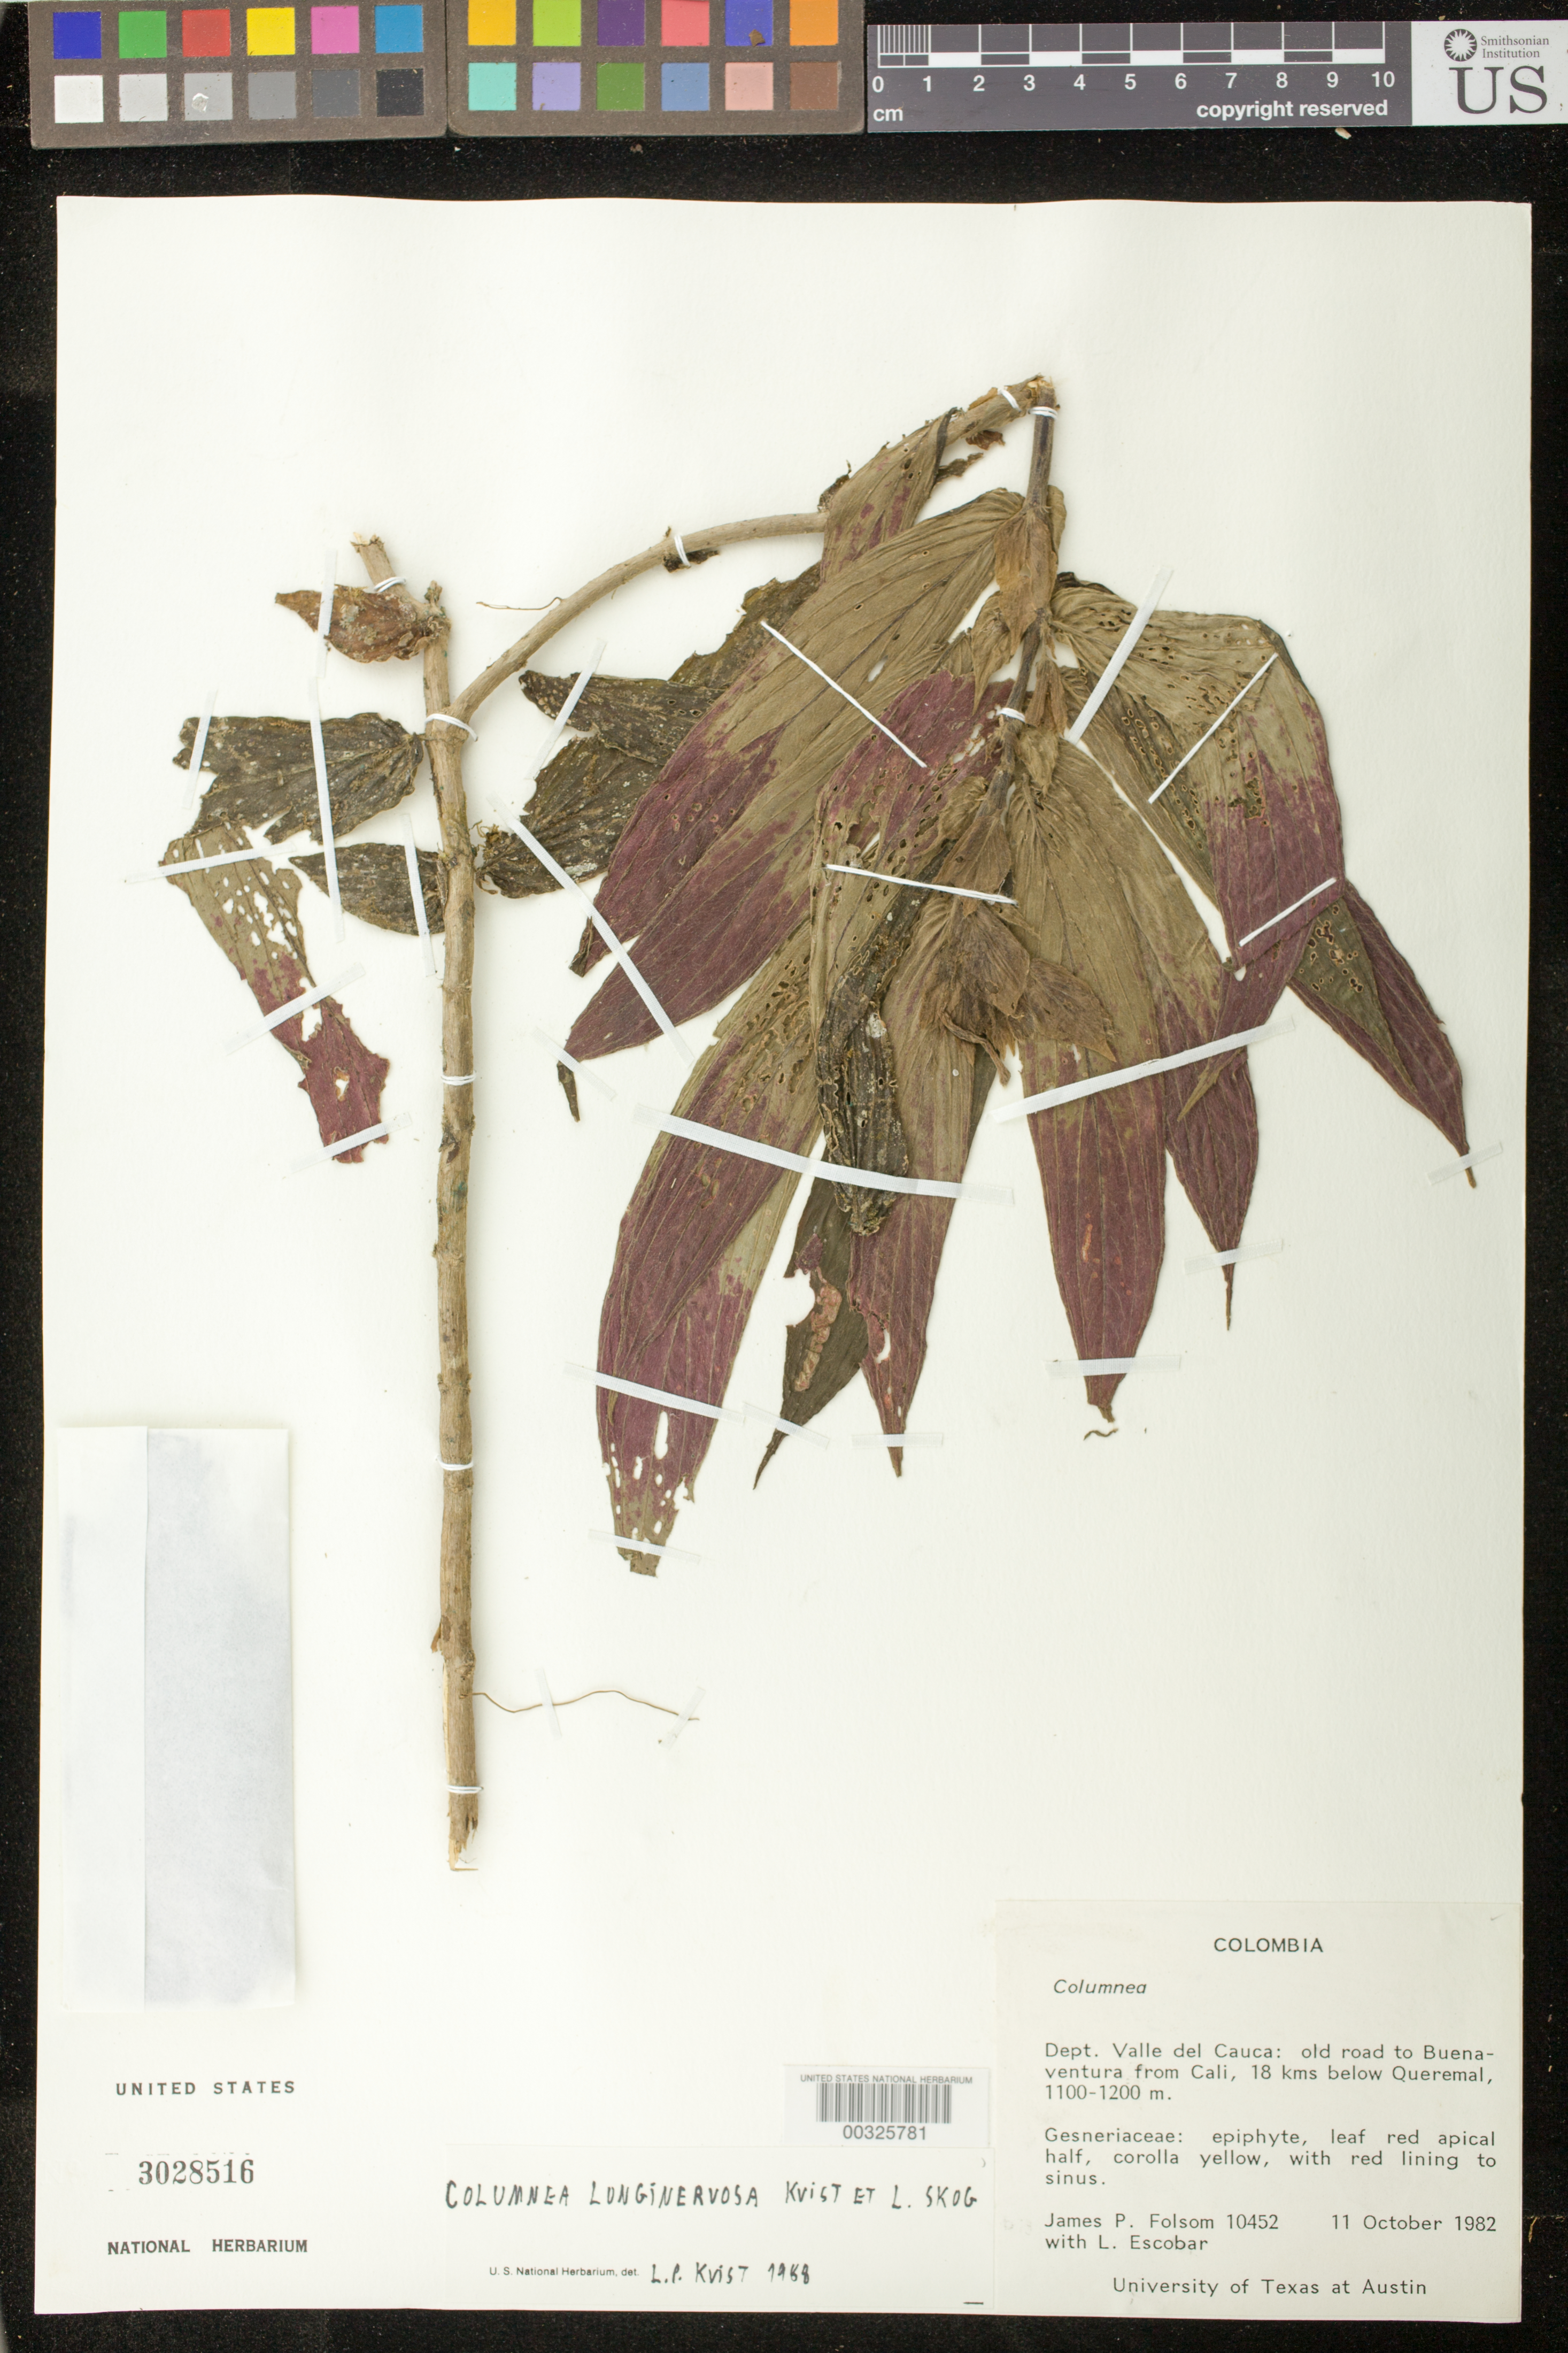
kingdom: Plantae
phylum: Tracheophyta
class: Magnoliopsida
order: Lamiales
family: Gesneriaceae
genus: Columnea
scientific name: Columnea longinervosa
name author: L.P. Kvist & L.E. Skog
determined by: Skog, Laurence E.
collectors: J. P. Folsom & L. K. de Escobar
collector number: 10452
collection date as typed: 11 Oct 1982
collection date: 1982-10-11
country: Colombia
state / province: Valle del Cauca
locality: Old road to Buenaventura from Cali, 18 km below Queremal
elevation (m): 1100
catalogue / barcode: US 3028516